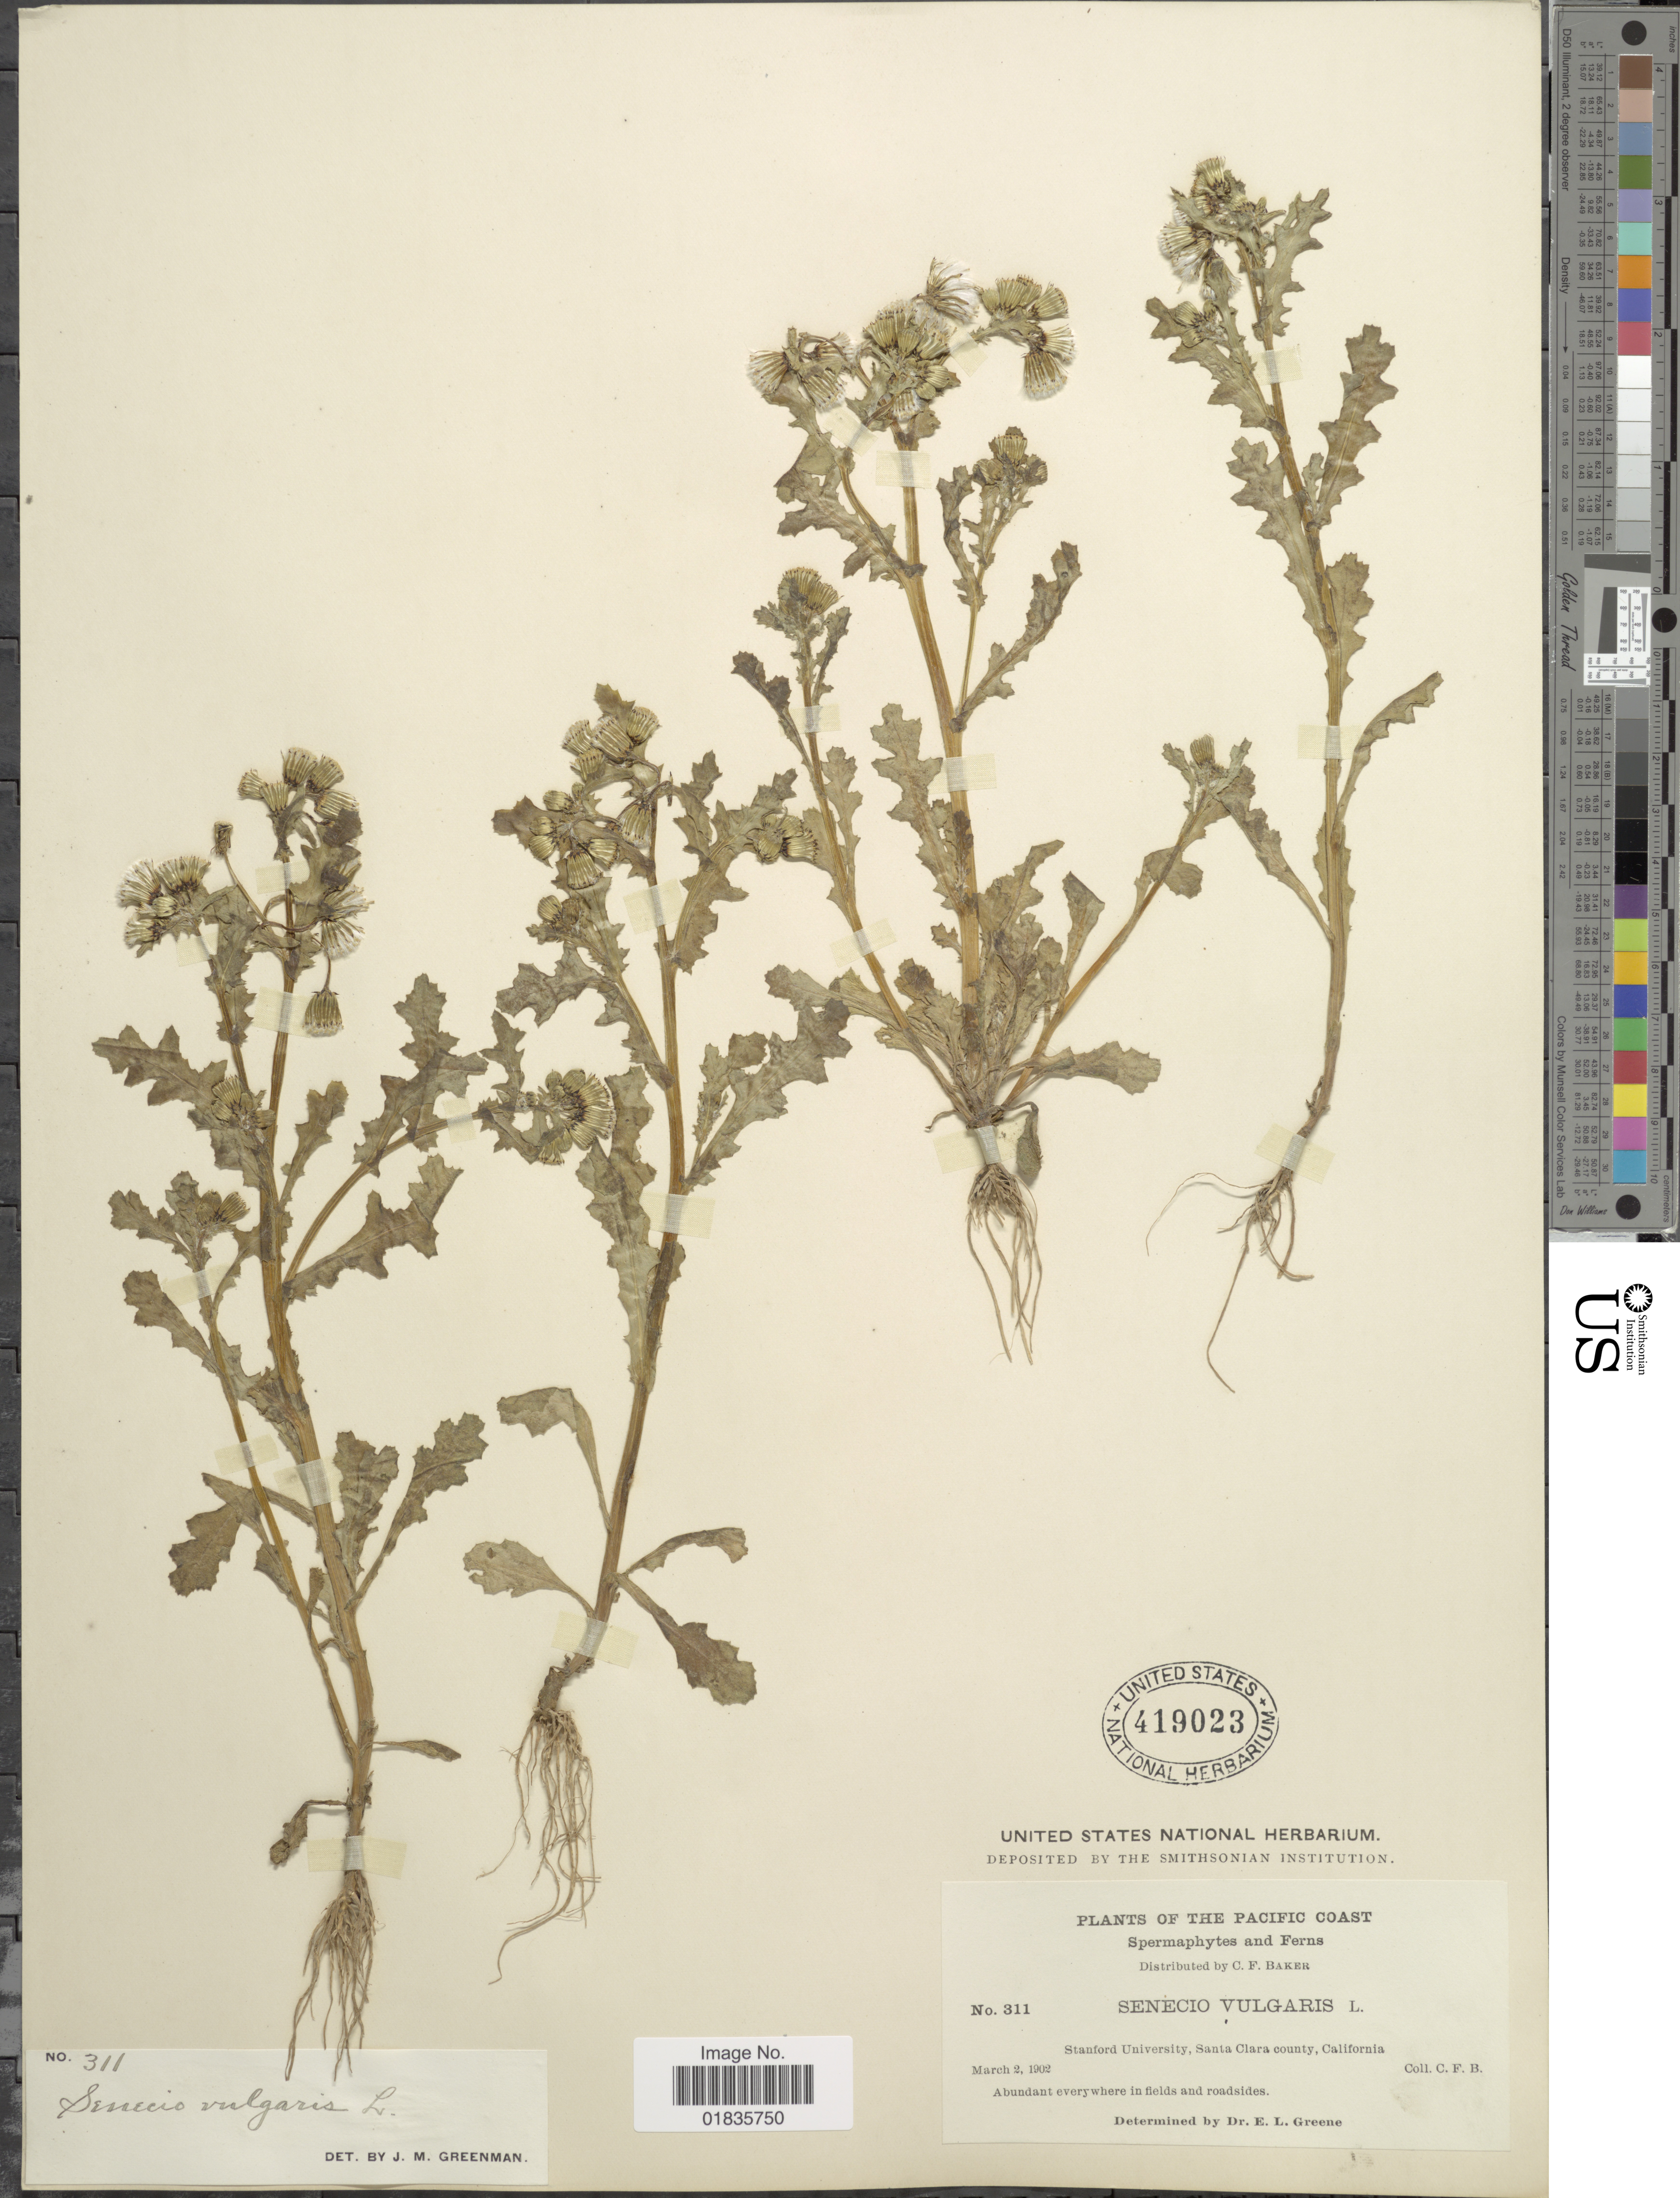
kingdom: Plantae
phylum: Tracheophyta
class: Magnoliopsida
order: Asterales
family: Asteraceae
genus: Senecio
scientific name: Senecio vulgaris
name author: L.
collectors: C. F. Baker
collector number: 311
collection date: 1902-03-02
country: United States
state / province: California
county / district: Santa Clara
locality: Pacific Coast, Stanford University, Santa Clara county, in fields and roadsides,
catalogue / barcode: US 419023